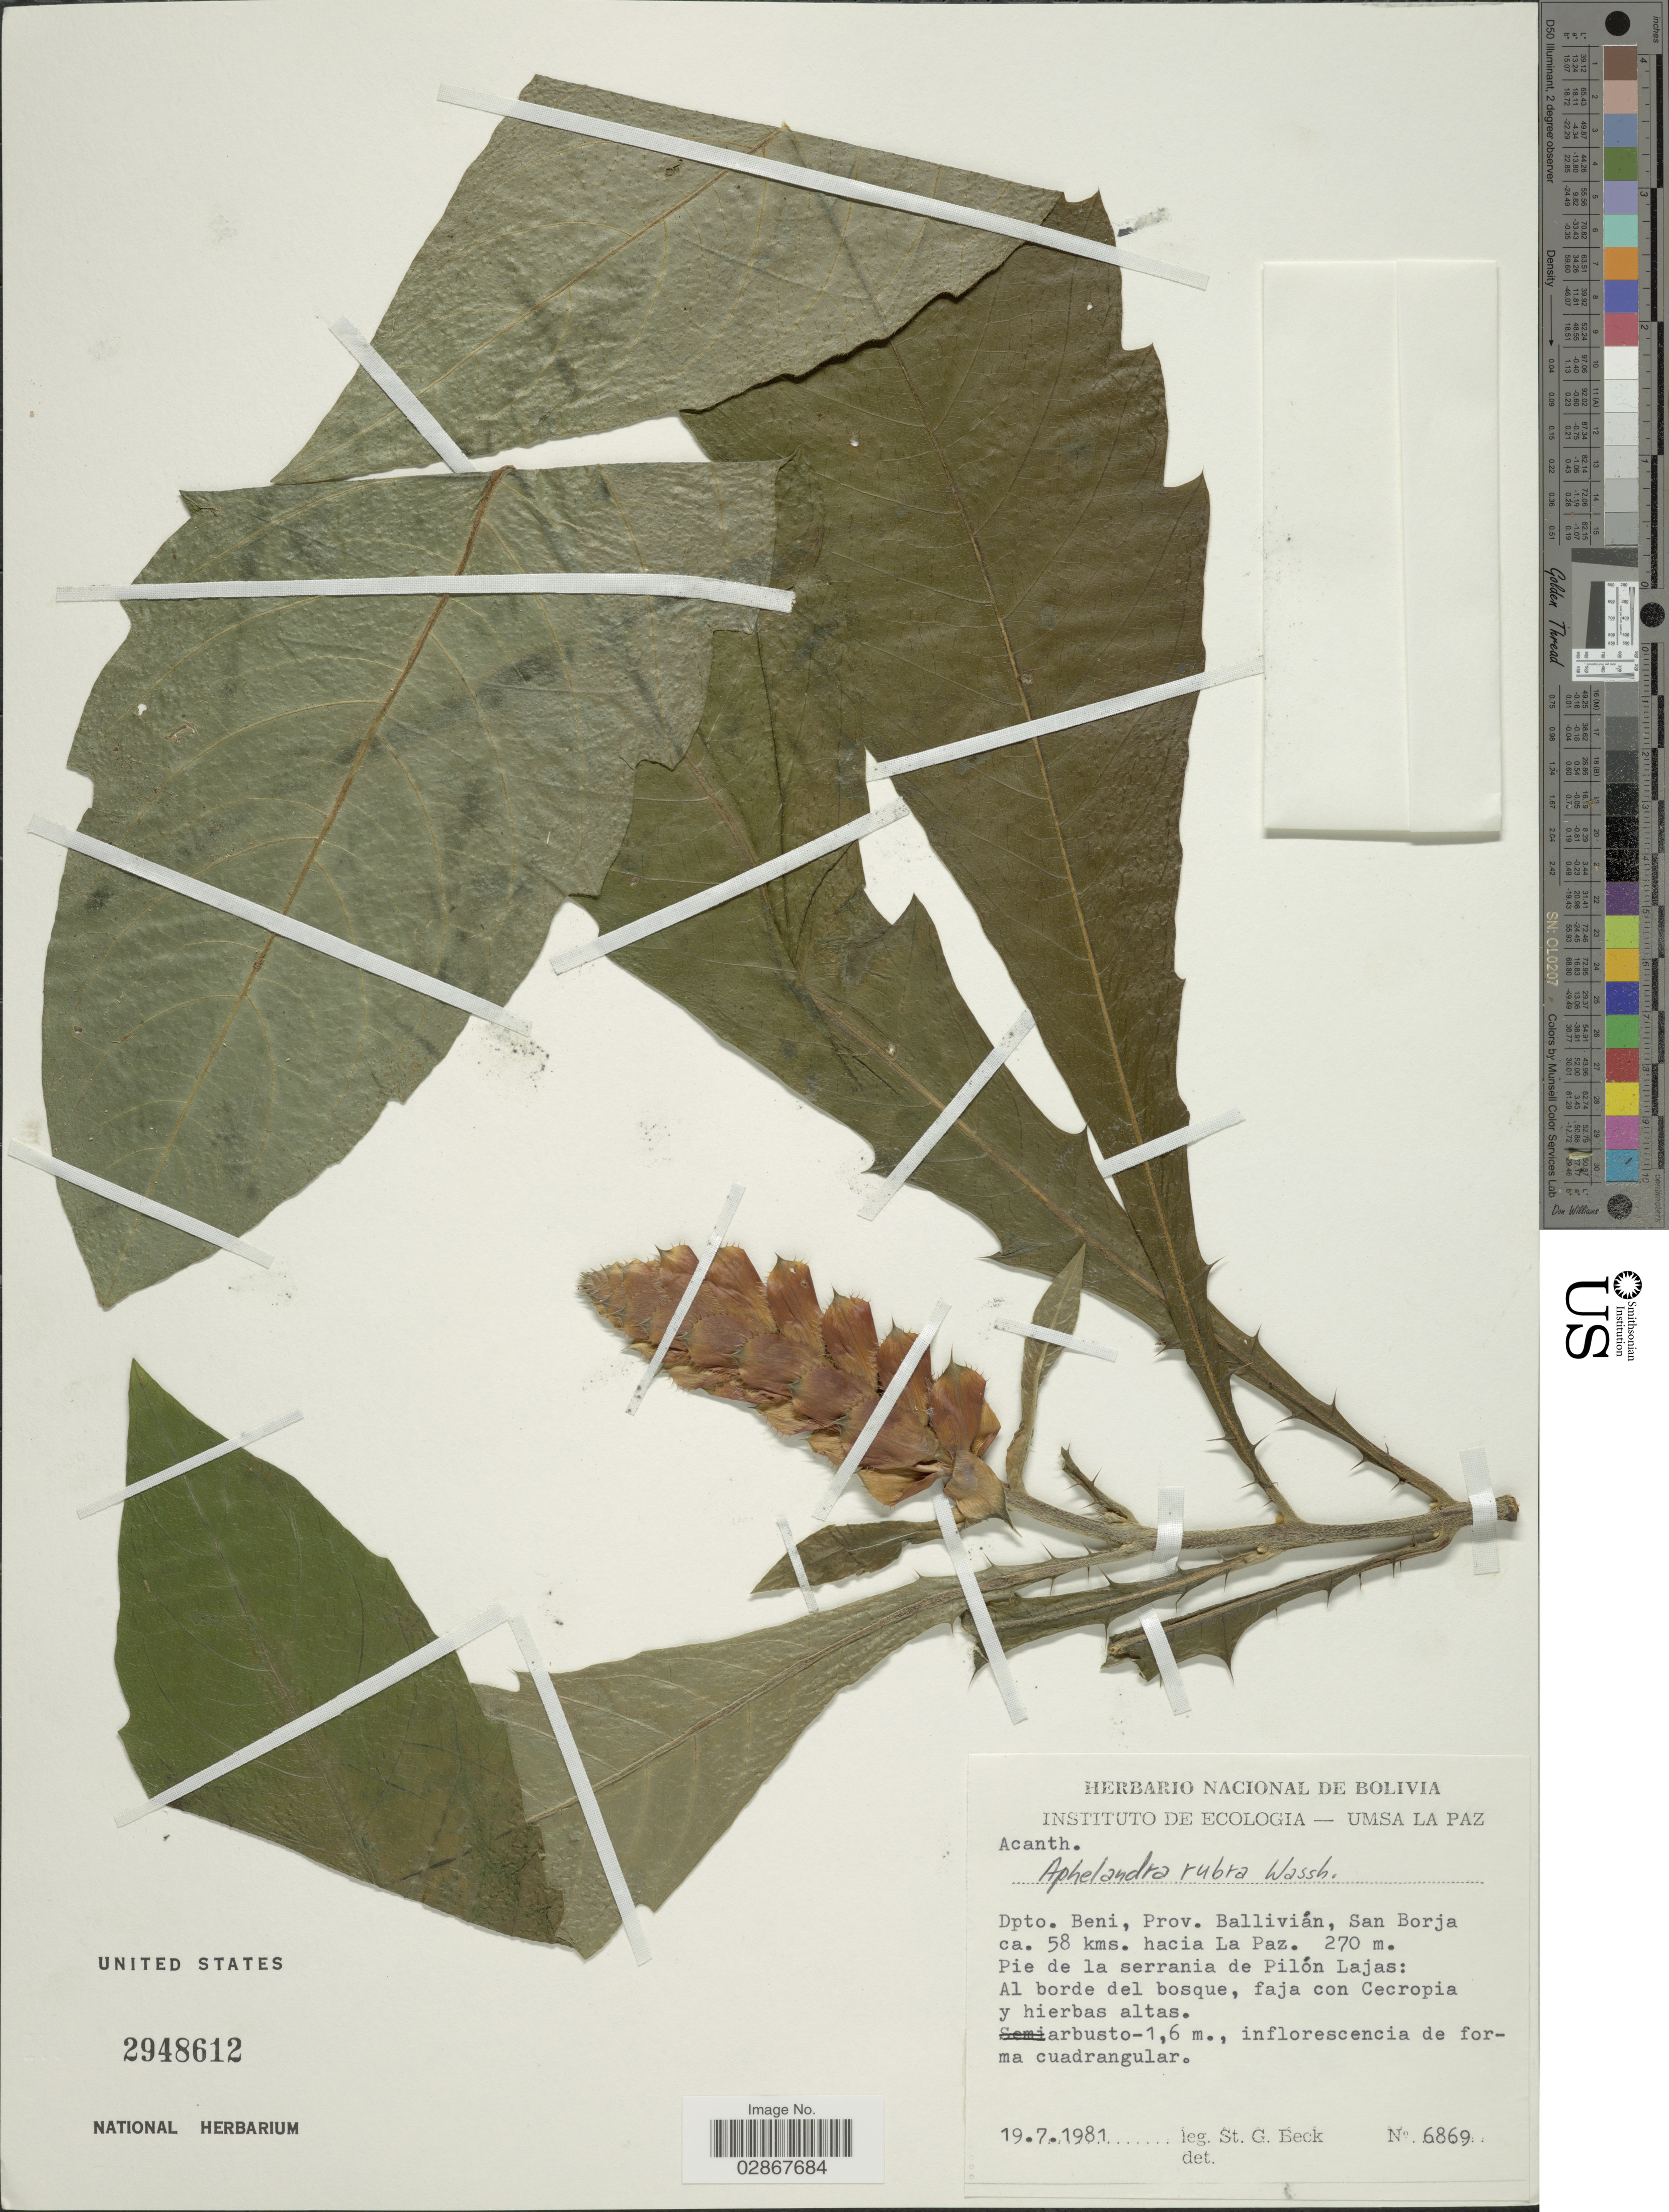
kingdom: Plantae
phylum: Tracheophyta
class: Magnoliopsida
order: Lamiales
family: Acanthaceae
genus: Aphelandra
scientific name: Aphelandra rubra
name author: Wassh.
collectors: S. G. Beck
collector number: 6869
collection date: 1981-07-19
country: Bolivia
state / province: Beni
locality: Dpto. Beni, Prov. Ballivián, San Borja ca. 58 kms. hacia La Paz. Pie de la serrania de Pilón Lajas.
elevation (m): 270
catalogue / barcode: US 2948612